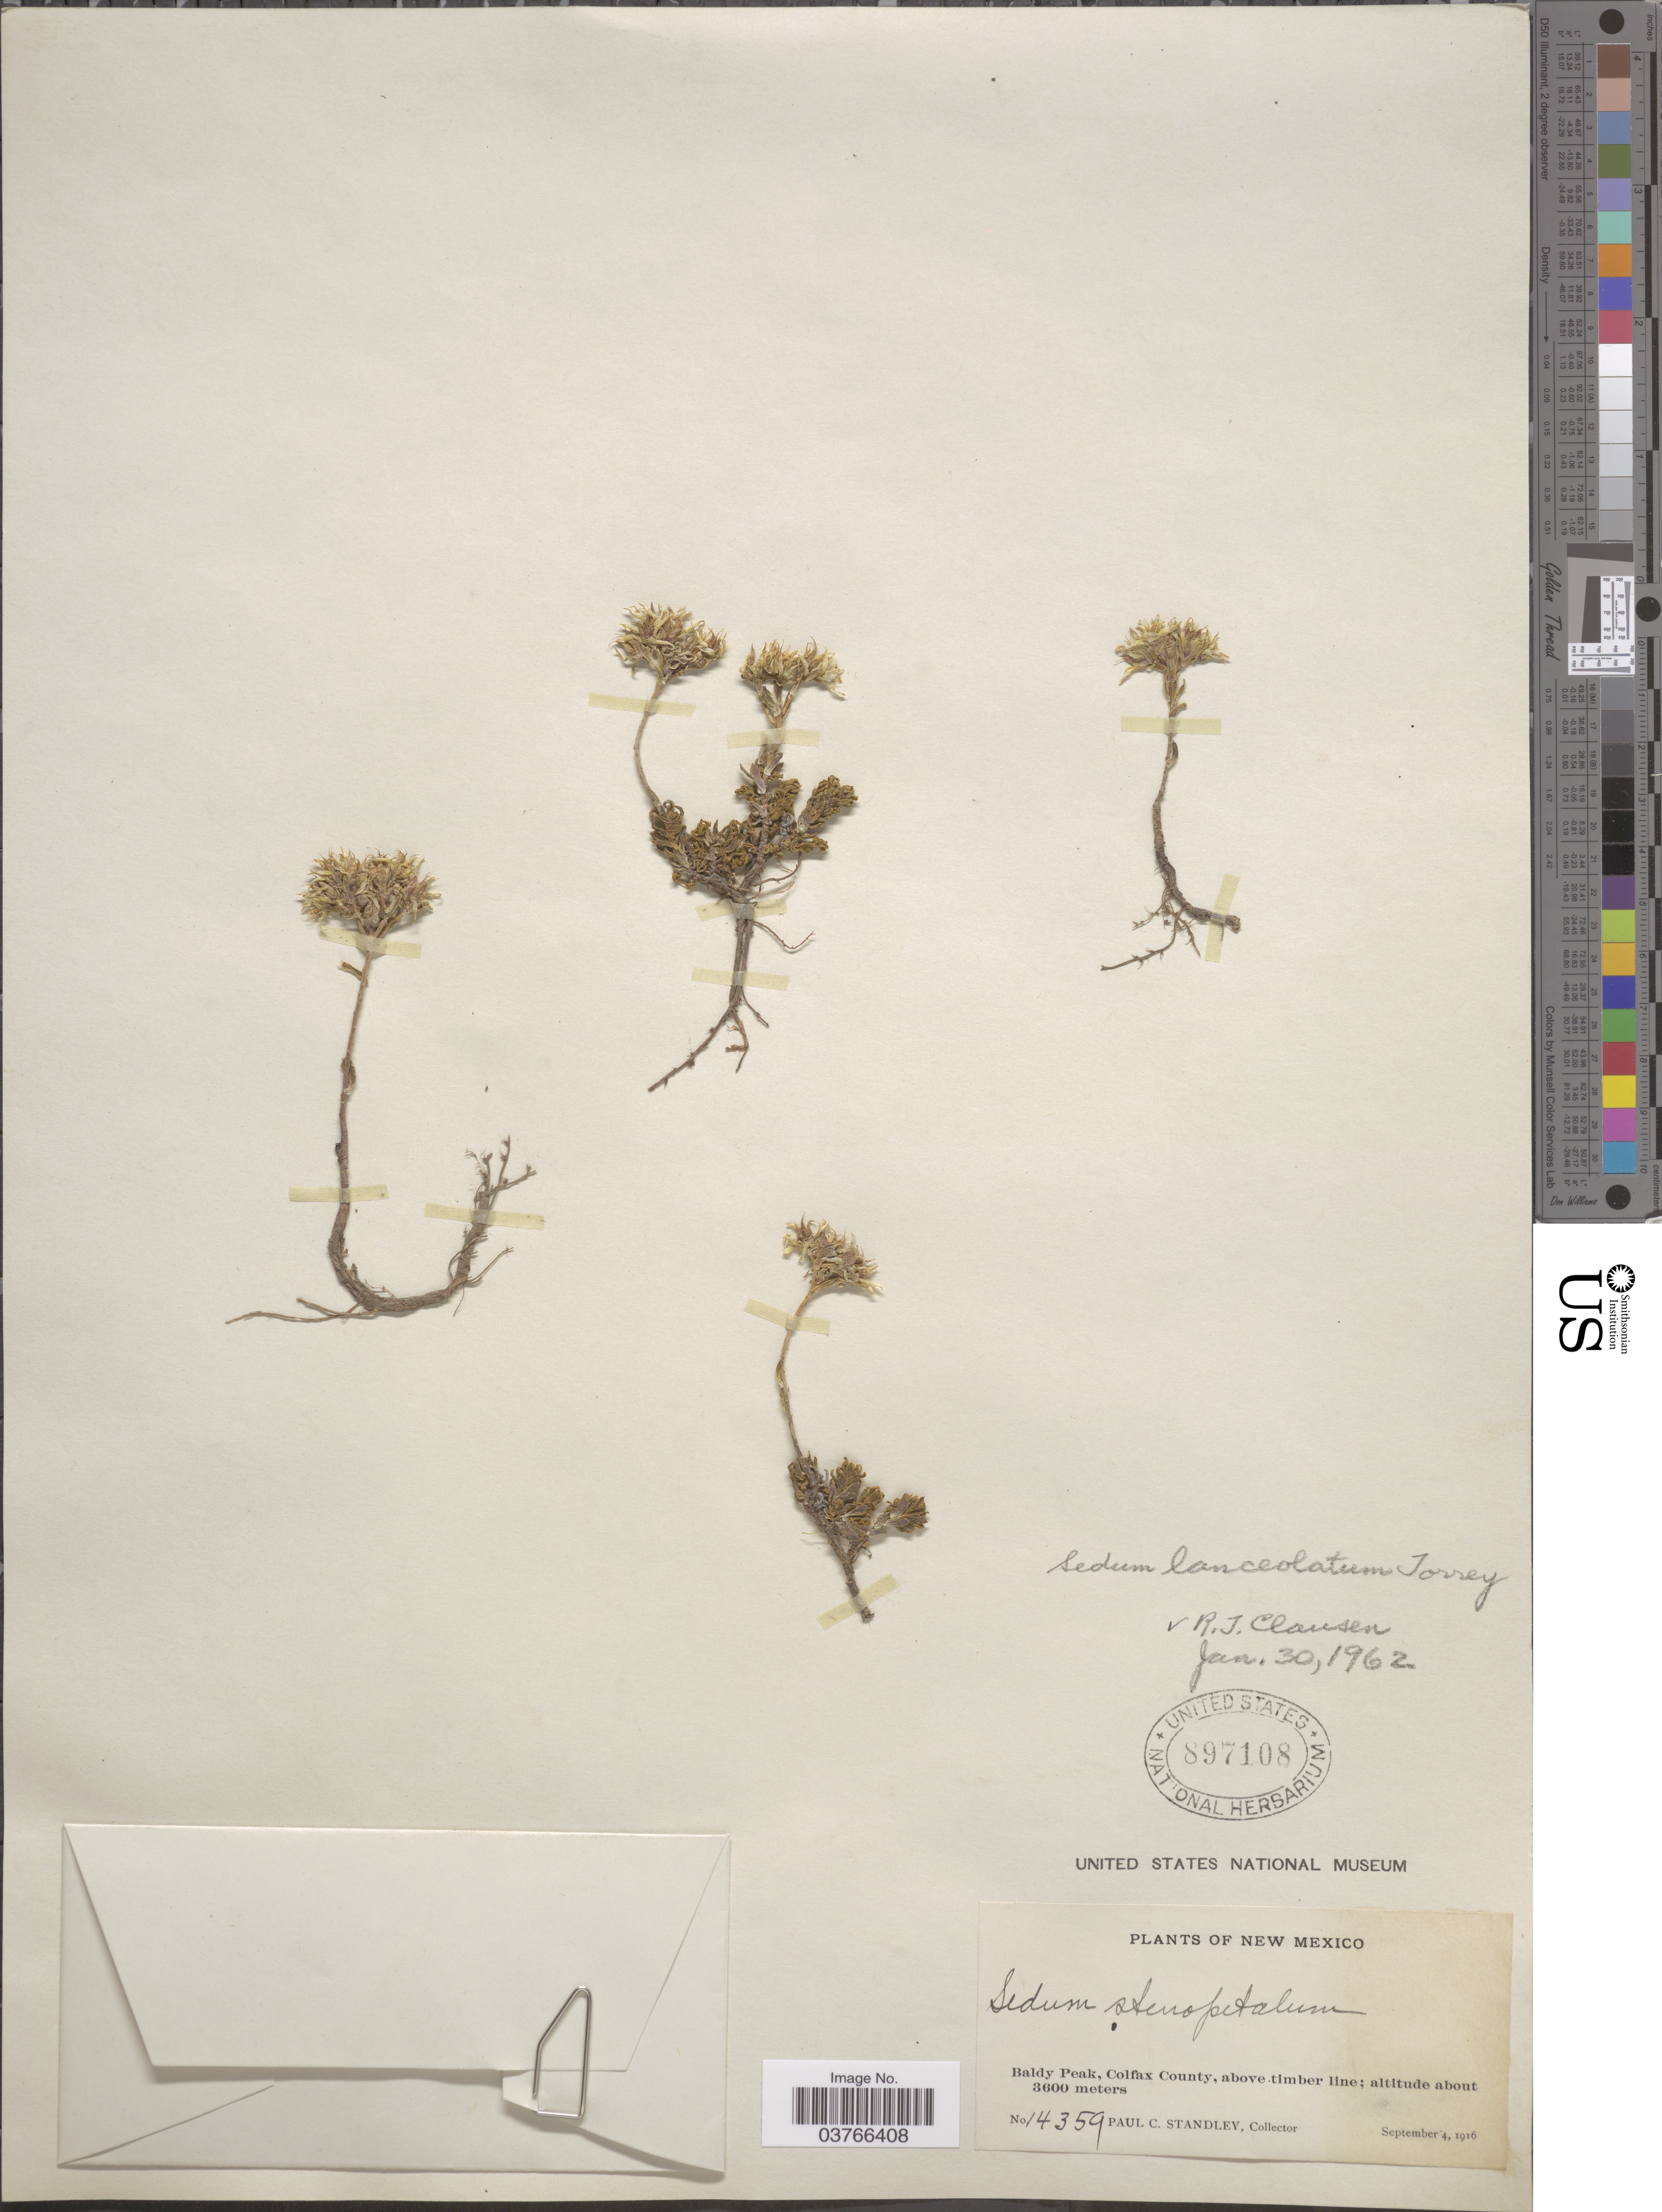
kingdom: Plantae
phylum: Tracheophyta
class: Magnoliopsida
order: Saxifragales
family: Crassulaceae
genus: Sedum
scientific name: Sedum lanceolatum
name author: Torr.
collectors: P. C. Standley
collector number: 14359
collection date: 1916-09-04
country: United States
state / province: New Mexico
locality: Baldy Peak, Colfax County, above timber line.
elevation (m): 3600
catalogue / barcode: US 897108